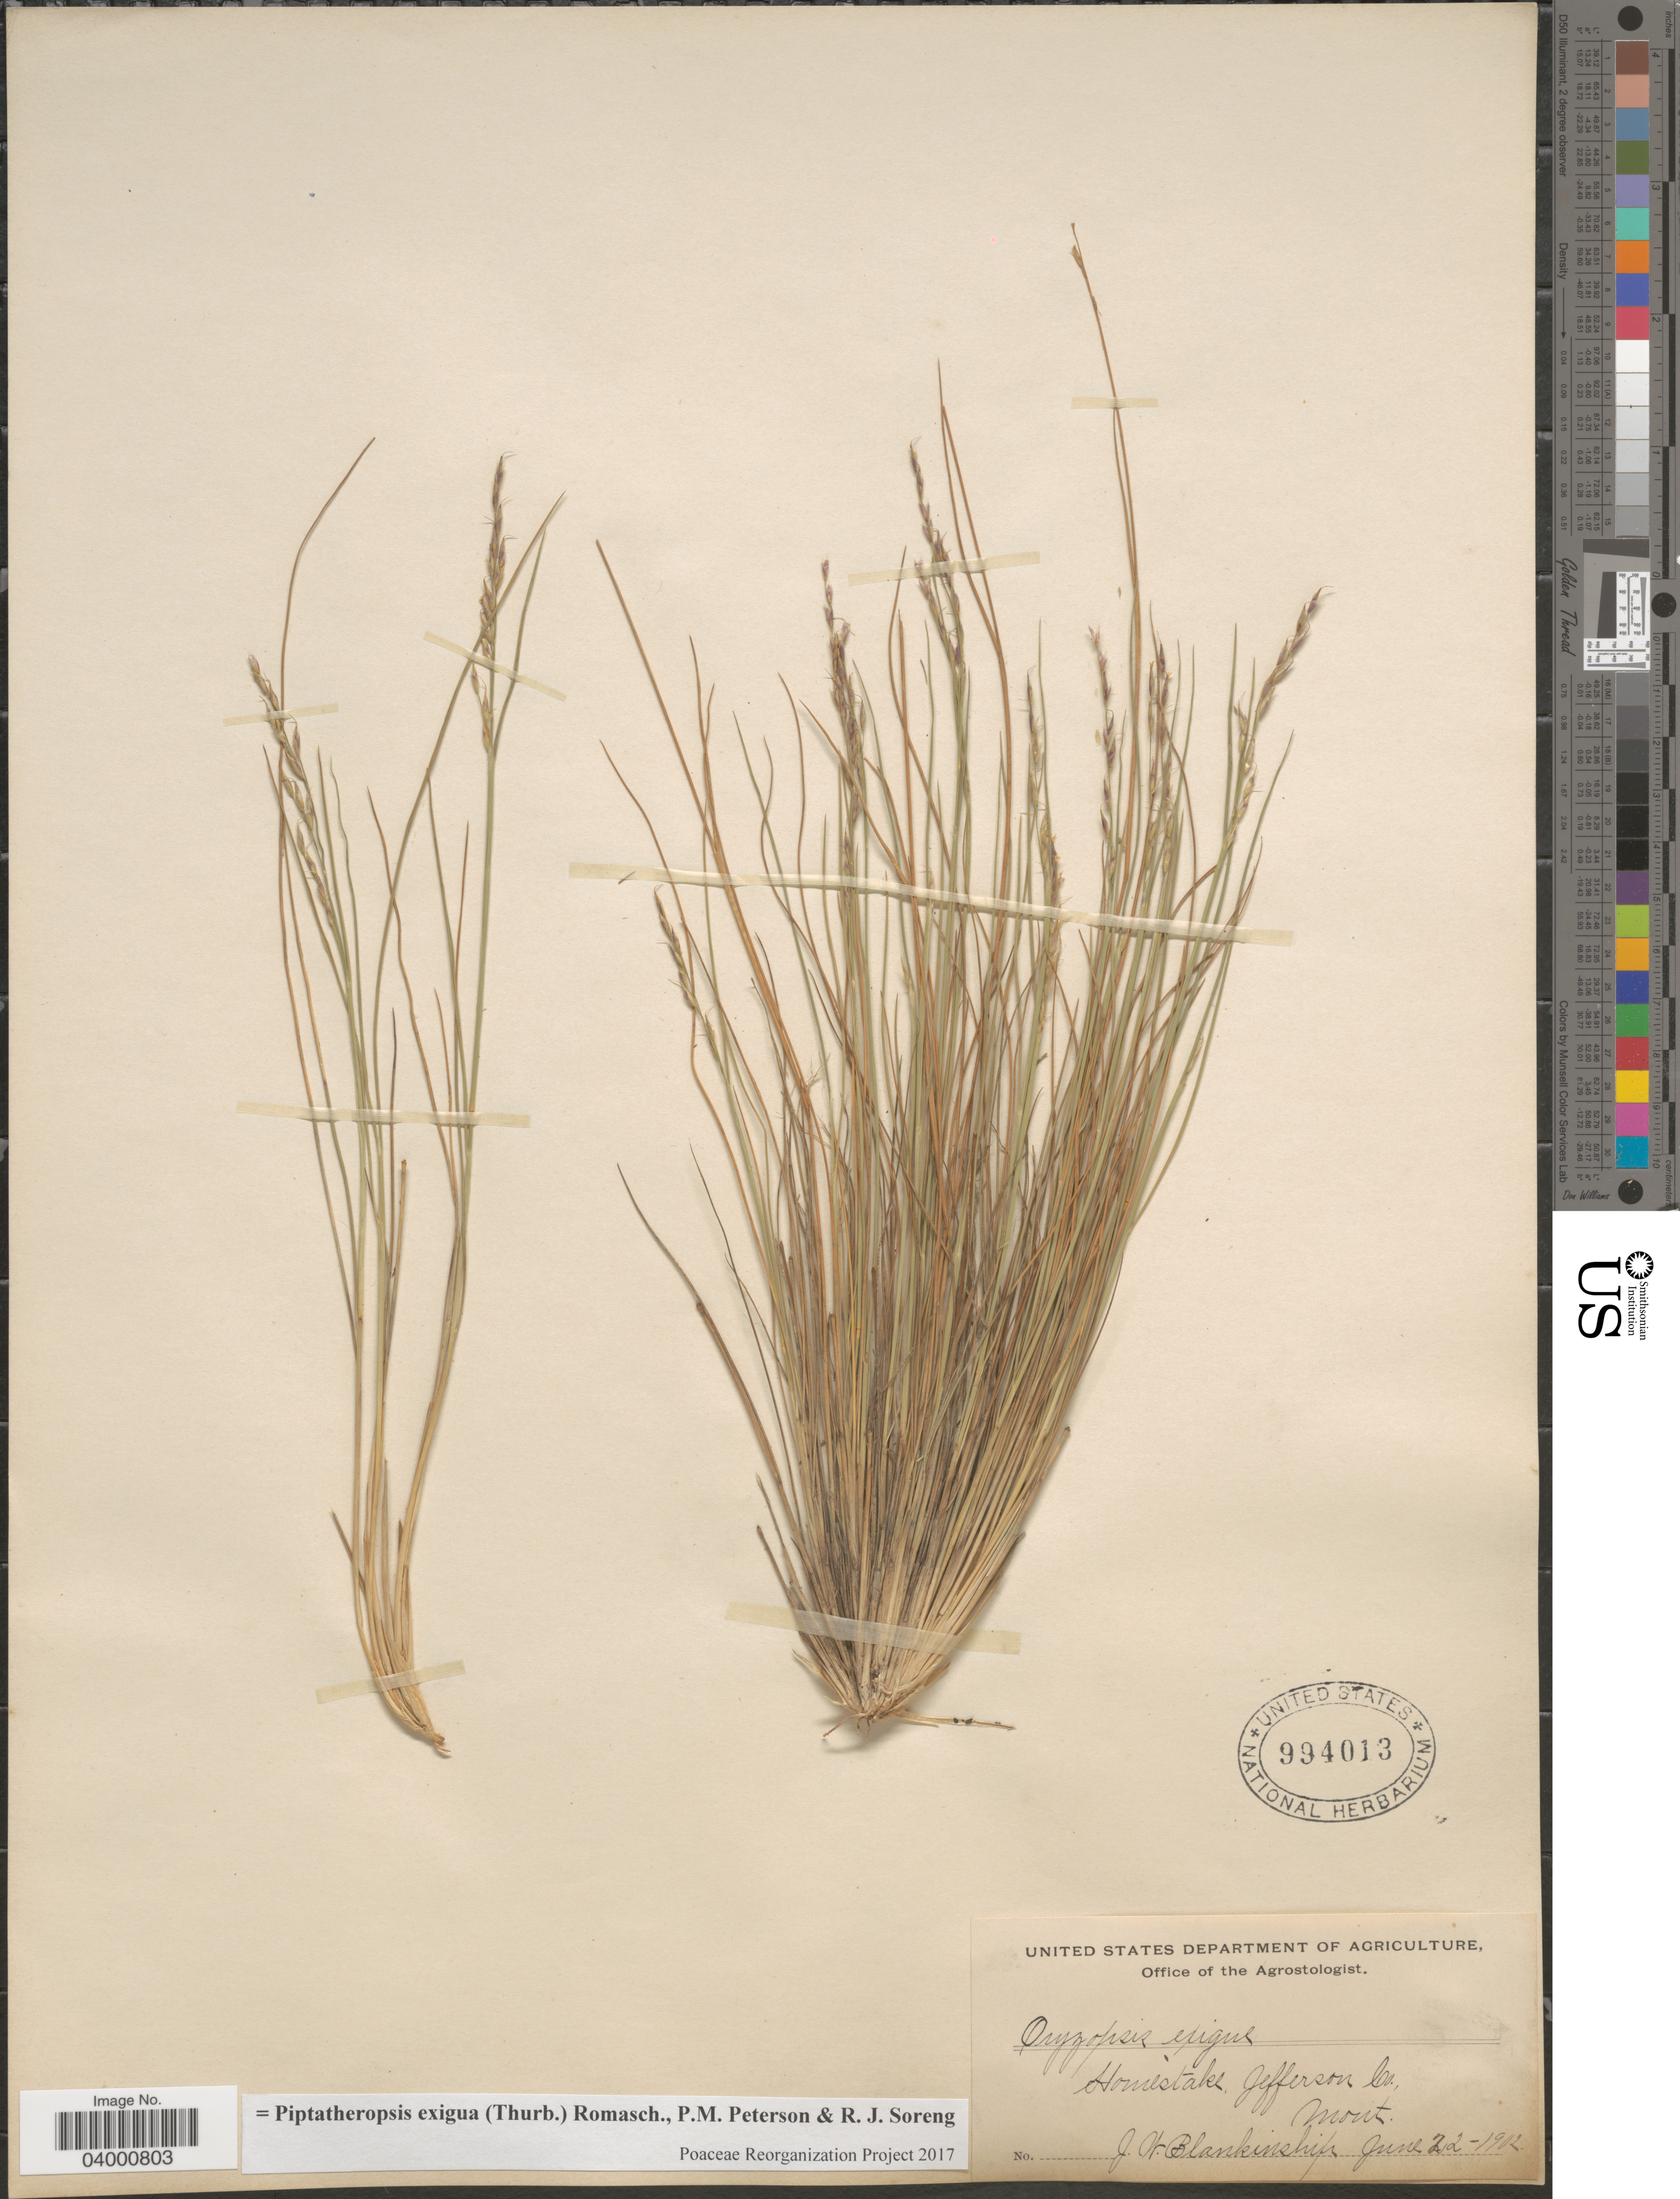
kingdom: Plantae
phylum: Tracheophyta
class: Liliopsida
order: Poales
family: Poaceae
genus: Piptatheropsis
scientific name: Piptatheropsis exigua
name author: (Thurb.) Romasch. et al.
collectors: J. W. Blankinship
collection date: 1902-06-22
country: United States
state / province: Montana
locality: Homestake, Jefferson Co.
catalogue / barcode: US 994013